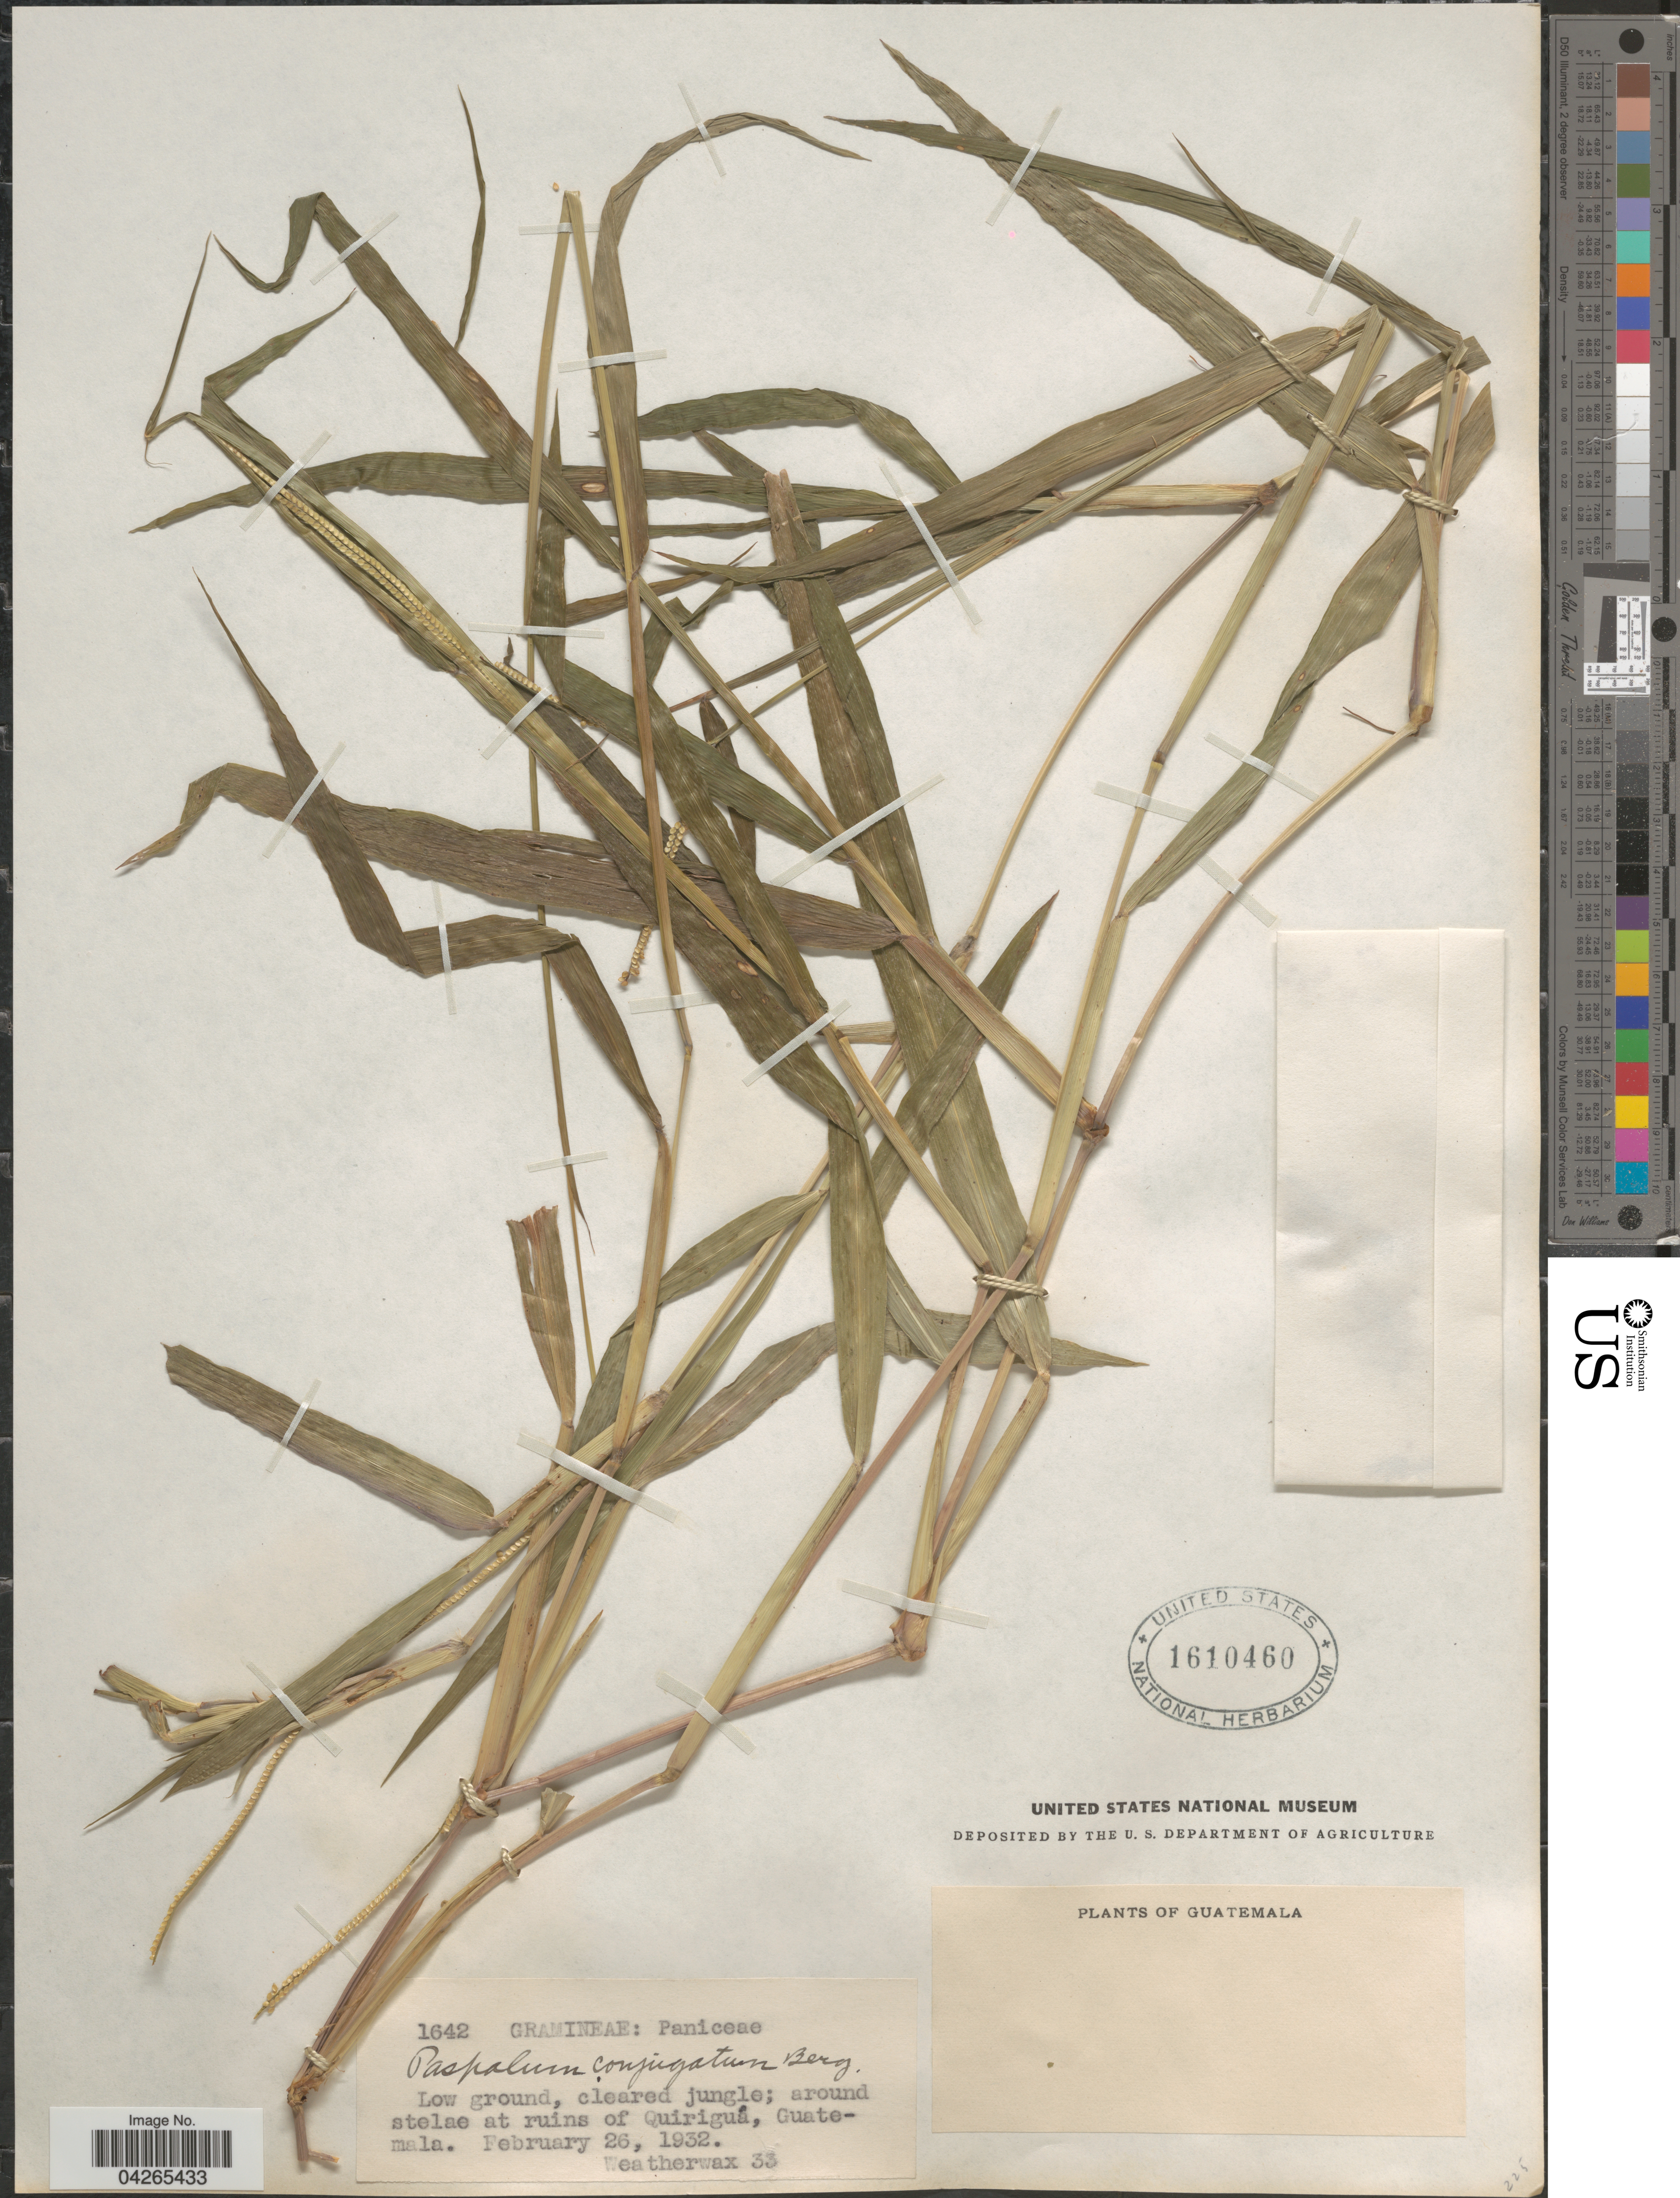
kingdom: Plantae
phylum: Tracheophyta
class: Liliopsida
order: Poales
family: Poaceae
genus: Paspalum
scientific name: Paspalum conjugatum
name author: P.J. Bergius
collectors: -. Weatherwax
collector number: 33/1642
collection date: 1932-02-26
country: Guatemala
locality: At ruins of Quiriguá.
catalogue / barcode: US 1610460